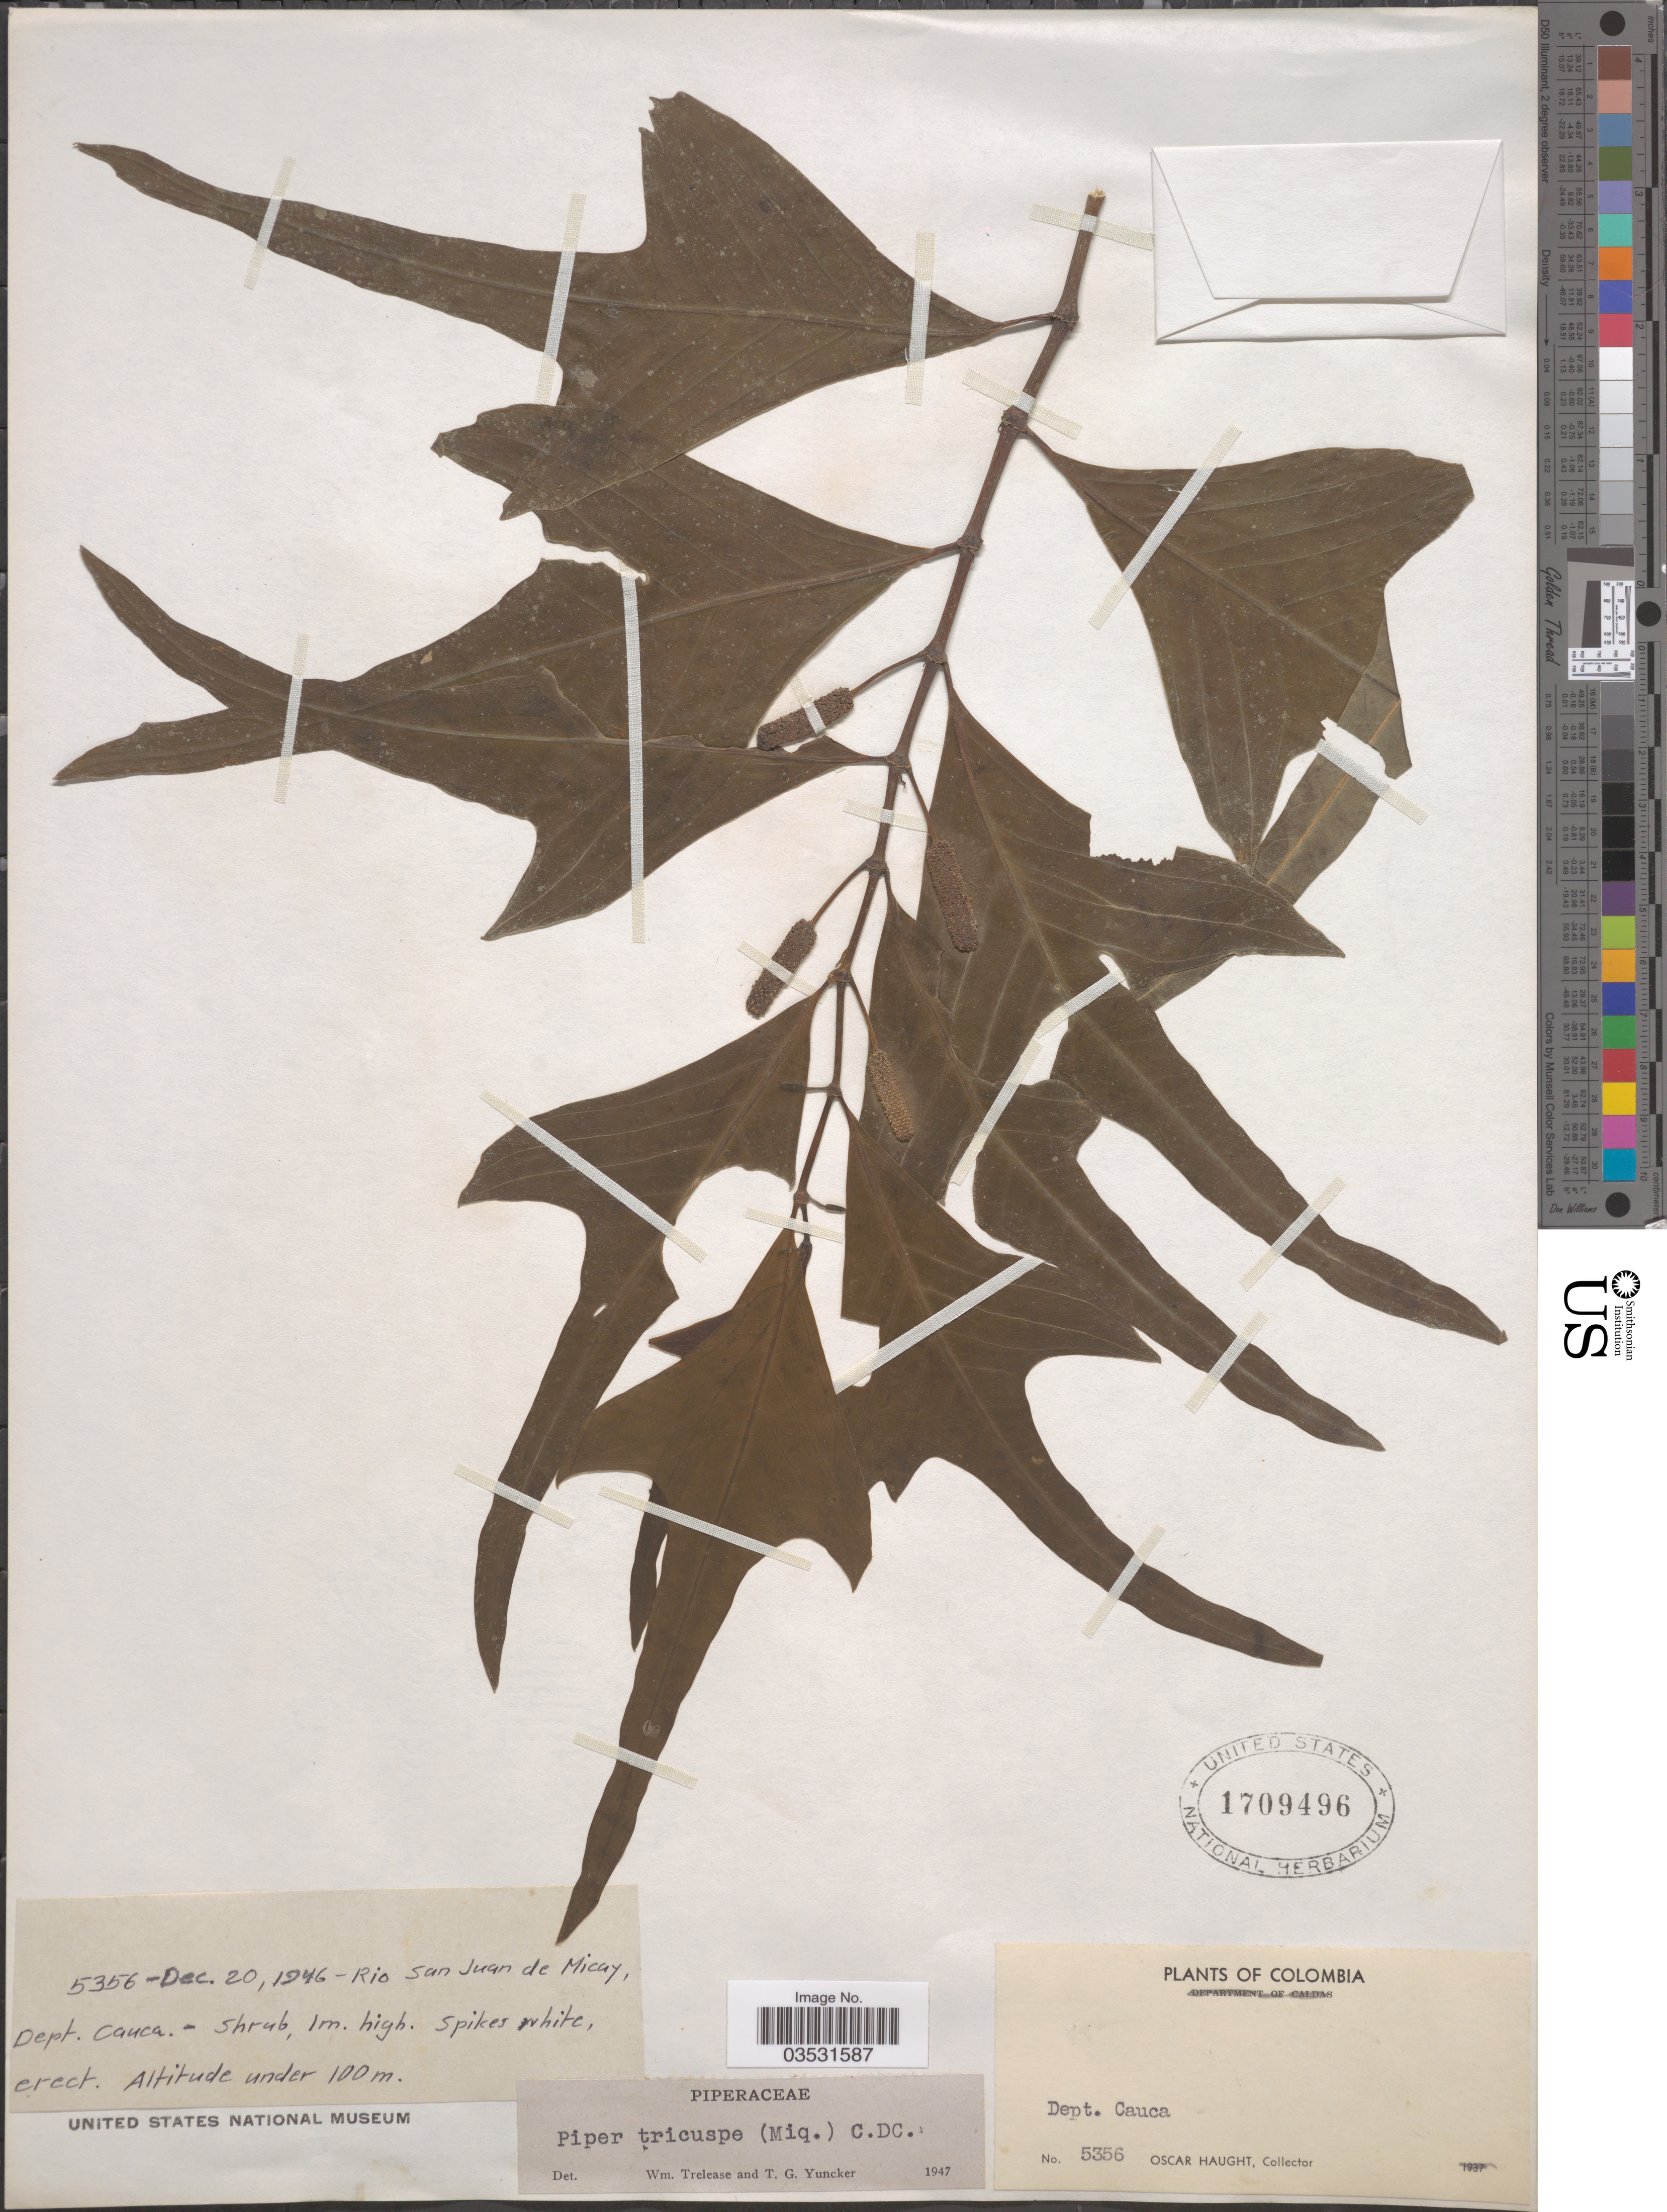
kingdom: Plantae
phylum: Tracheophyta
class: Magnoliopsida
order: Piperales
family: Piperaceae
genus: Piper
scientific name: Piper tricuspe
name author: C. DC.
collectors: O. L. Haught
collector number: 5356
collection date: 1946-12-20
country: Colombia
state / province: Cauca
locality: Dept. Cauca. Rio San Juan de Micay.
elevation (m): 100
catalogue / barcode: US 1709496